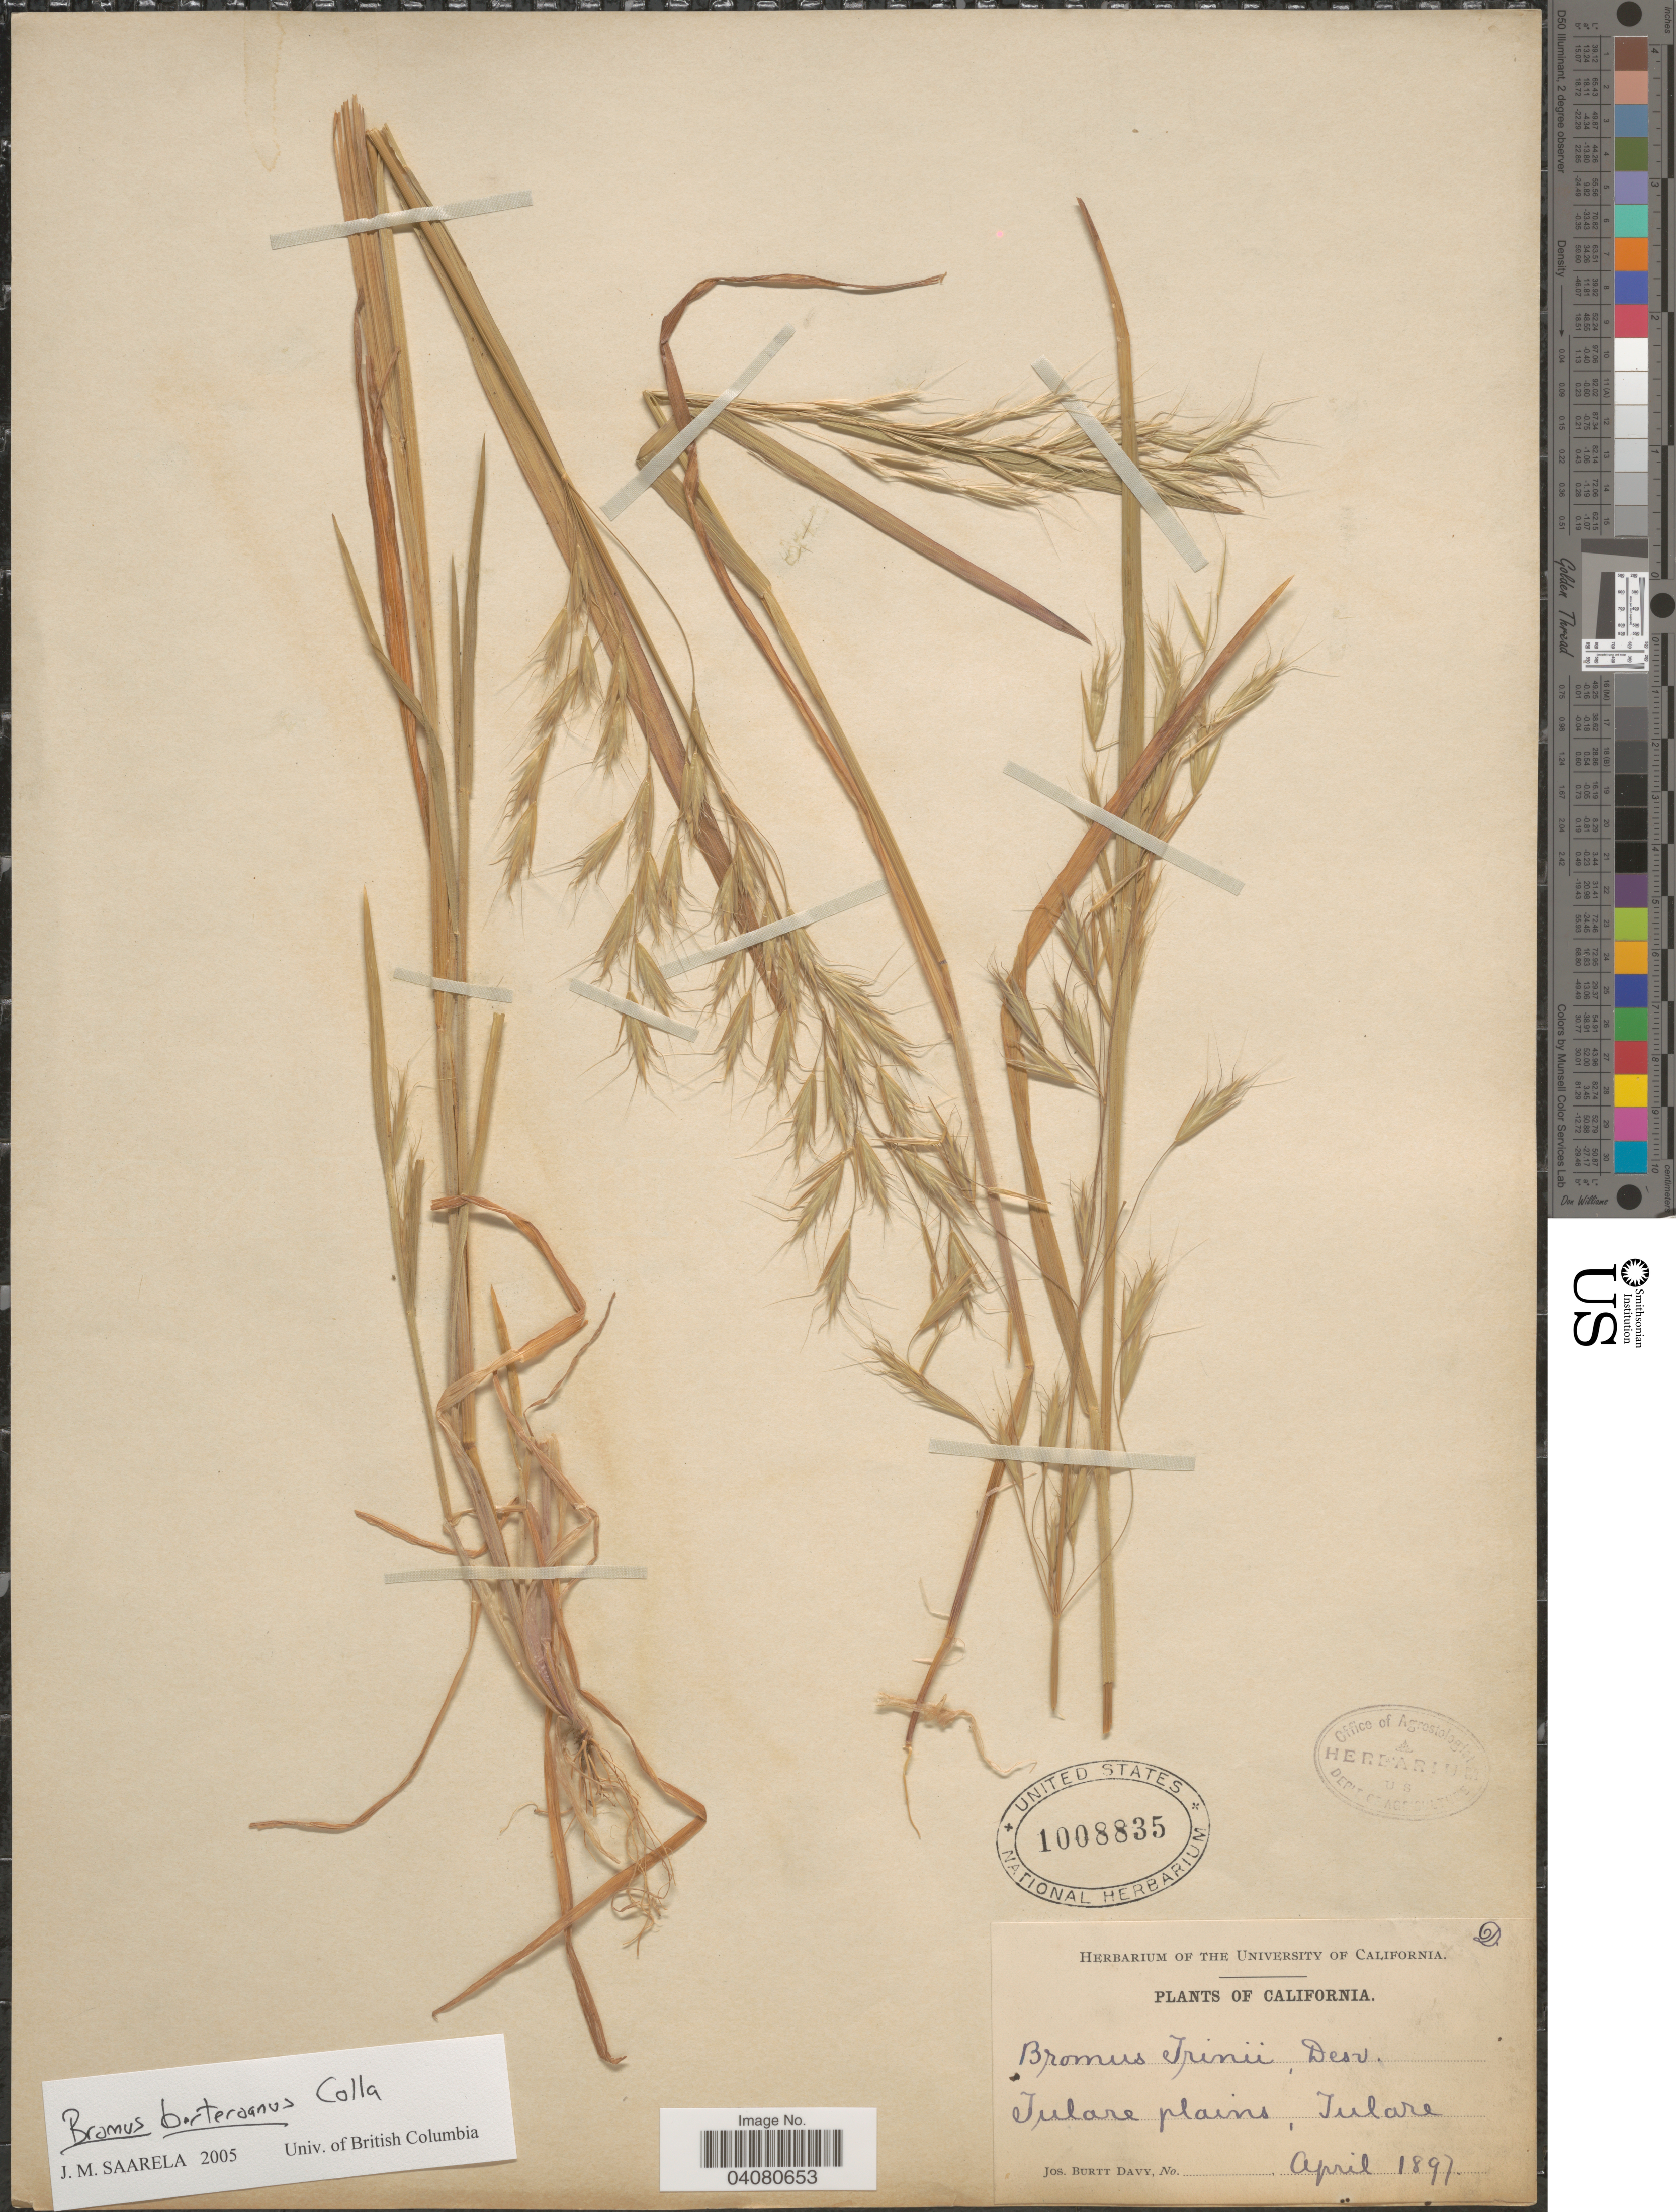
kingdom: Plantae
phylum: Tracheophyta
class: Liliopsida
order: Poales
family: Poaceae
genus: Bromus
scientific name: Bromus berteroanus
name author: Colla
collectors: J. Burtt Davy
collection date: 1897-04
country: United States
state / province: California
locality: Tulare plains, Tulare.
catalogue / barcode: US 1008835